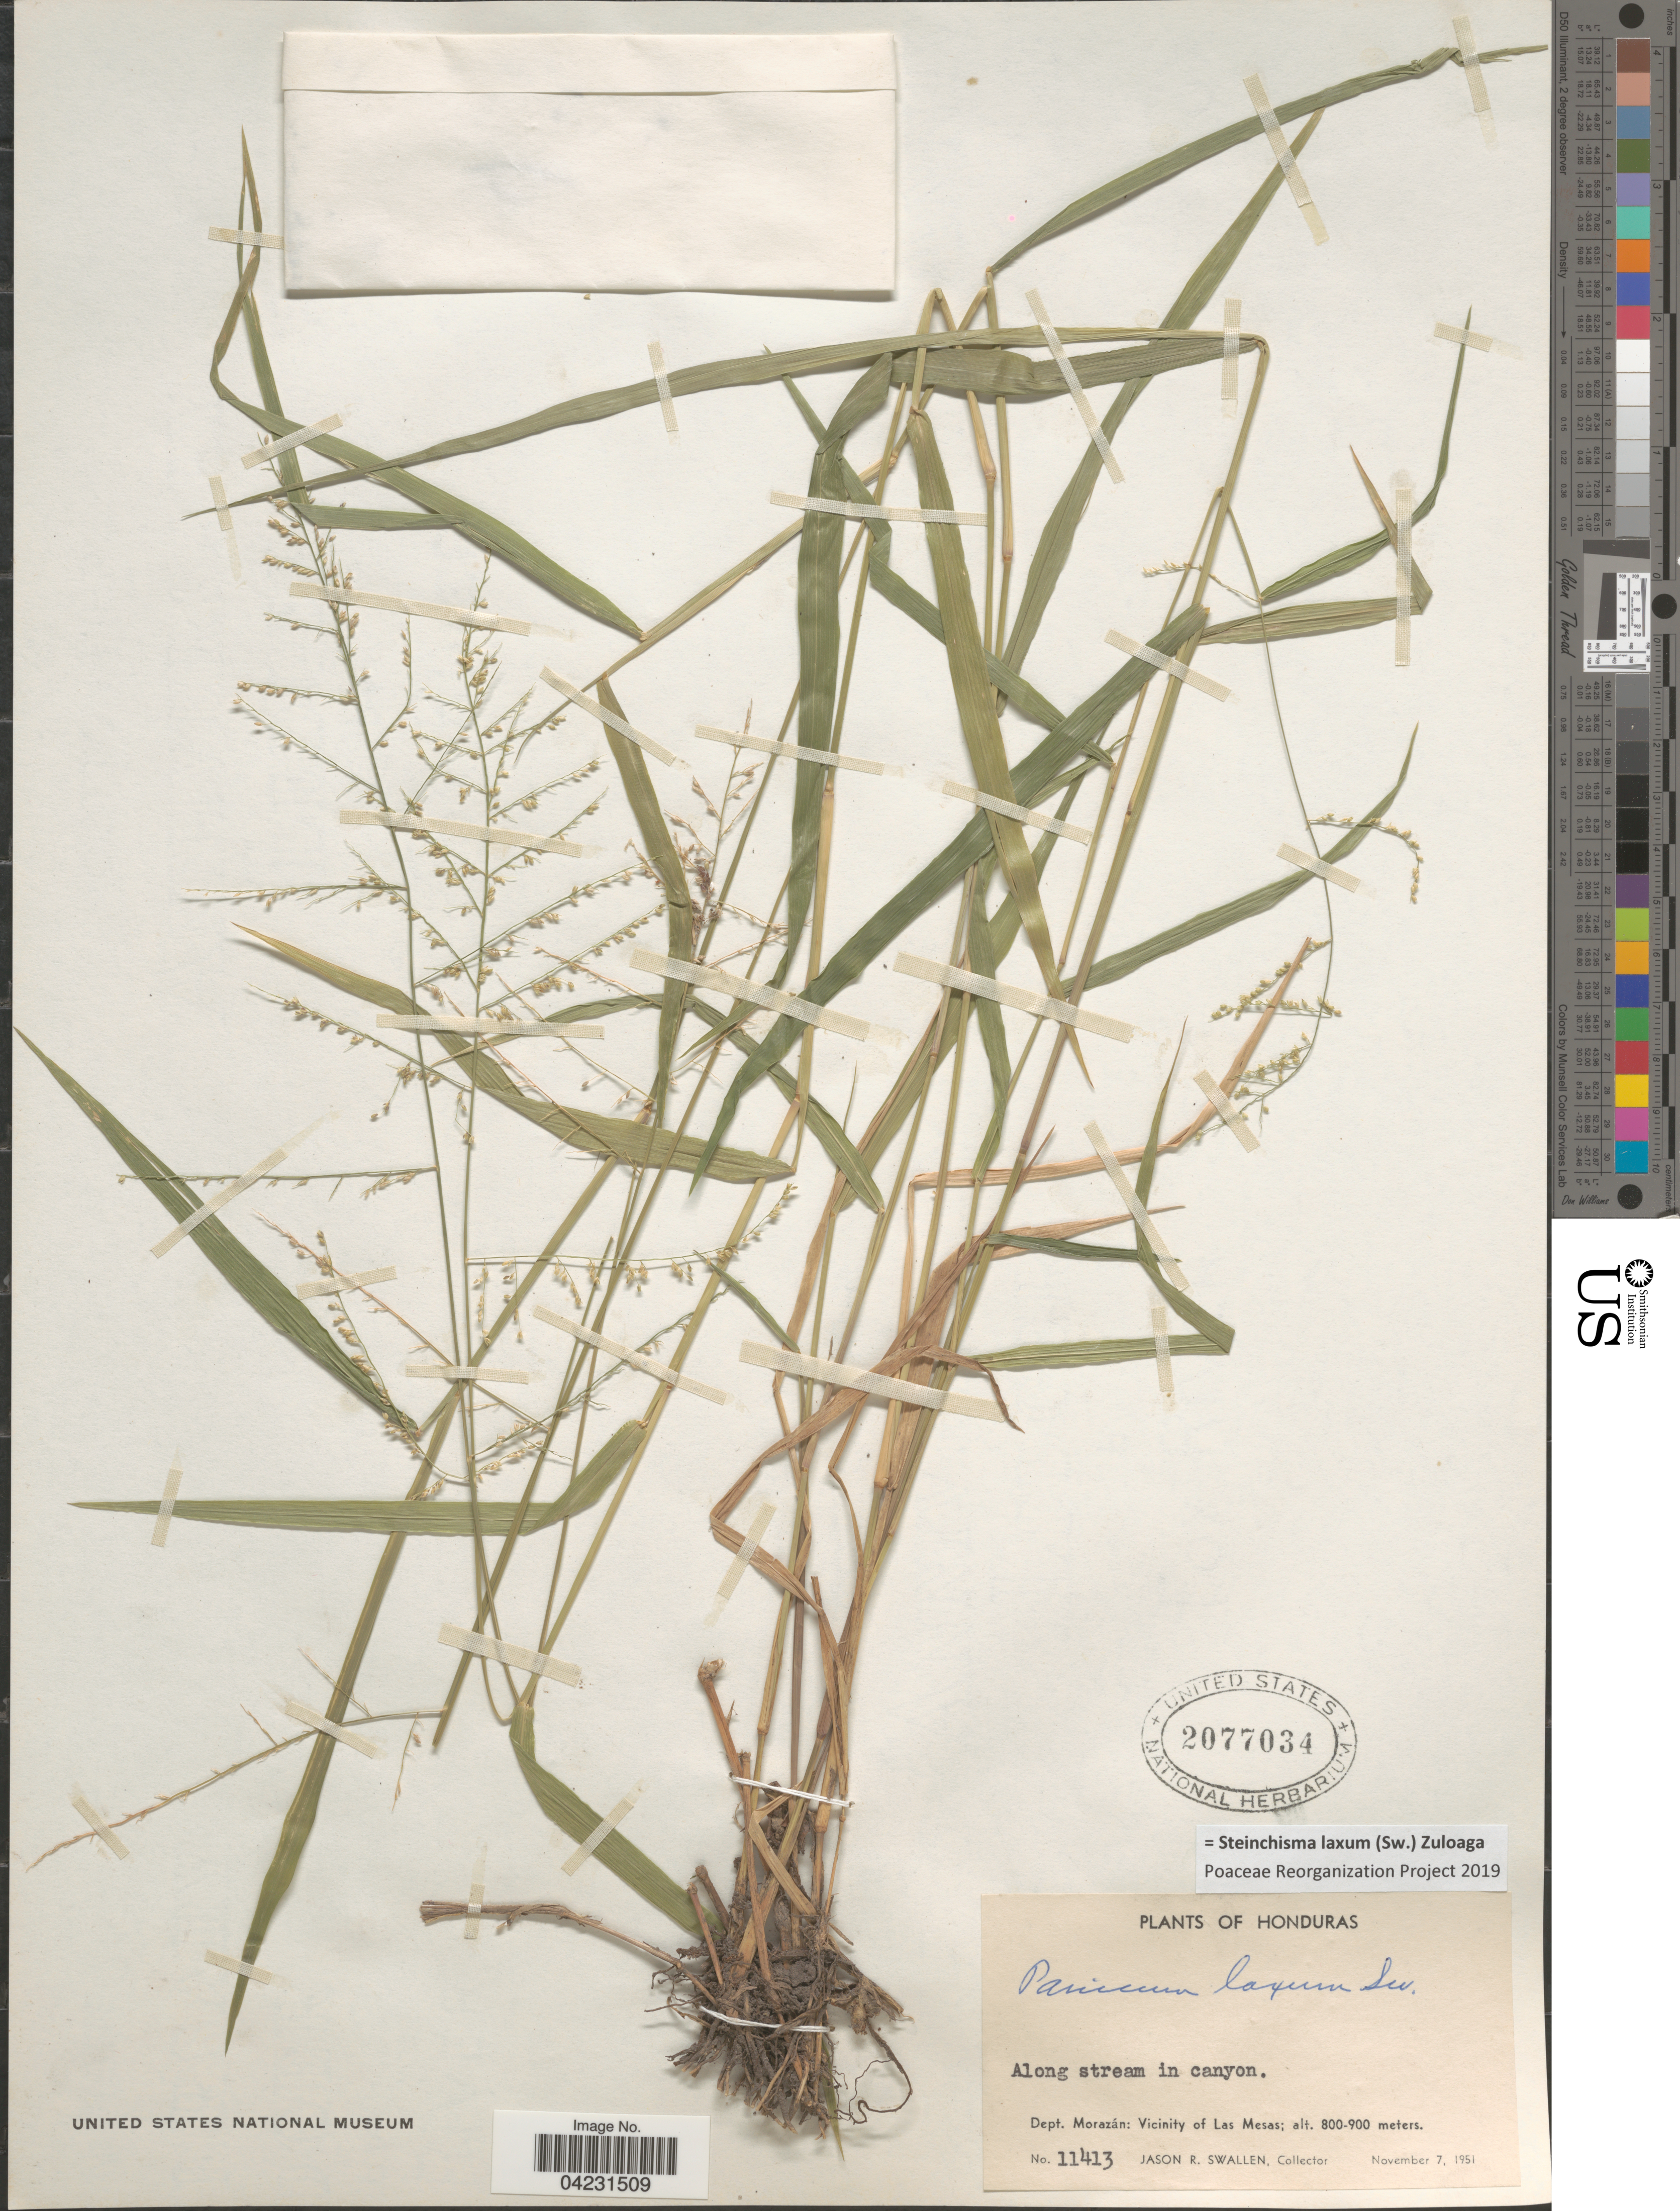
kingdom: Plantae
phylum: Tracheophyta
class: Liliopsida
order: Poales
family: Poaceae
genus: Steinchisma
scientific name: Steinchisma laxum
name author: (Sw.) Zuloaga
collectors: J. R. Swallen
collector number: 11413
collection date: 1951-11-07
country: Honduras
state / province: Fco. Morazán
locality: Along stream in canyon. Dept. Morazán: Vicinity of Las Mesas.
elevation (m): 800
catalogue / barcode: US 2077034